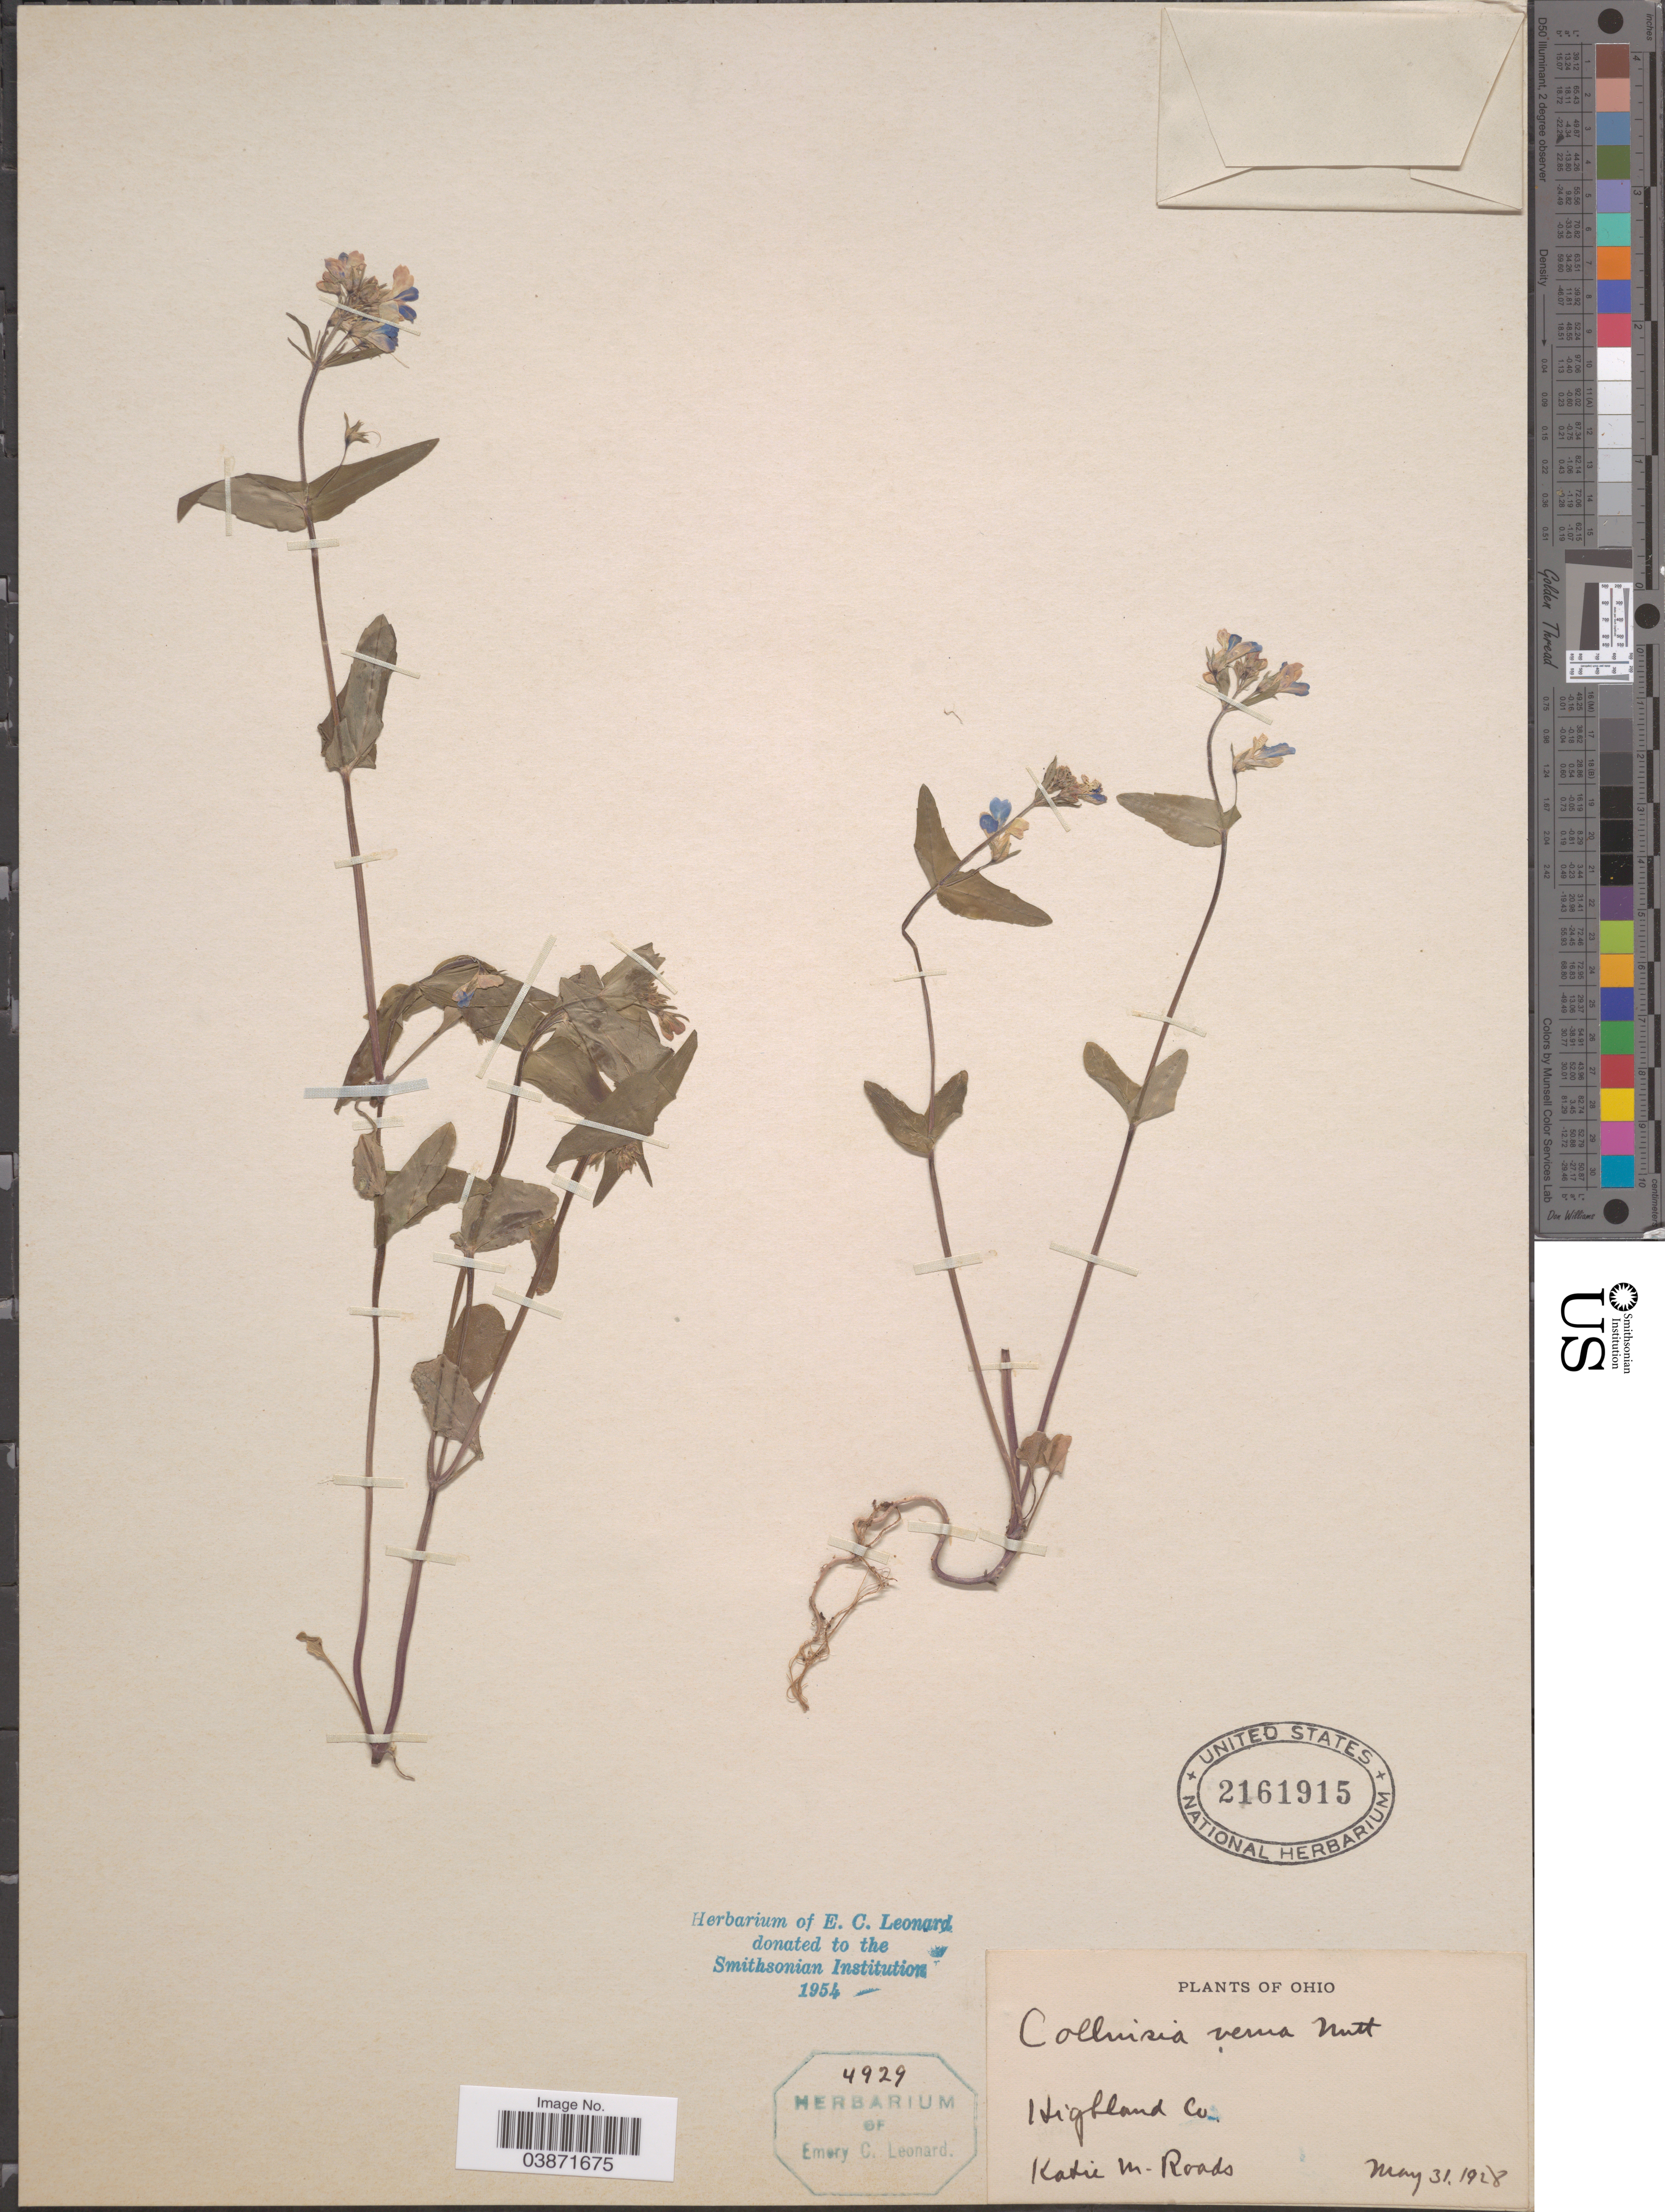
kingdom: Plantae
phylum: Tracheophyta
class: Magnoliopsida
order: Lamiales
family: Plantaginaceae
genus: Collinsia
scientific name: Collinsia verna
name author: Nutt.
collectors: K. Roads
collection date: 1928-05-31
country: United States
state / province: Ohio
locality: Highland Co.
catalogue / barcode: US 2161915